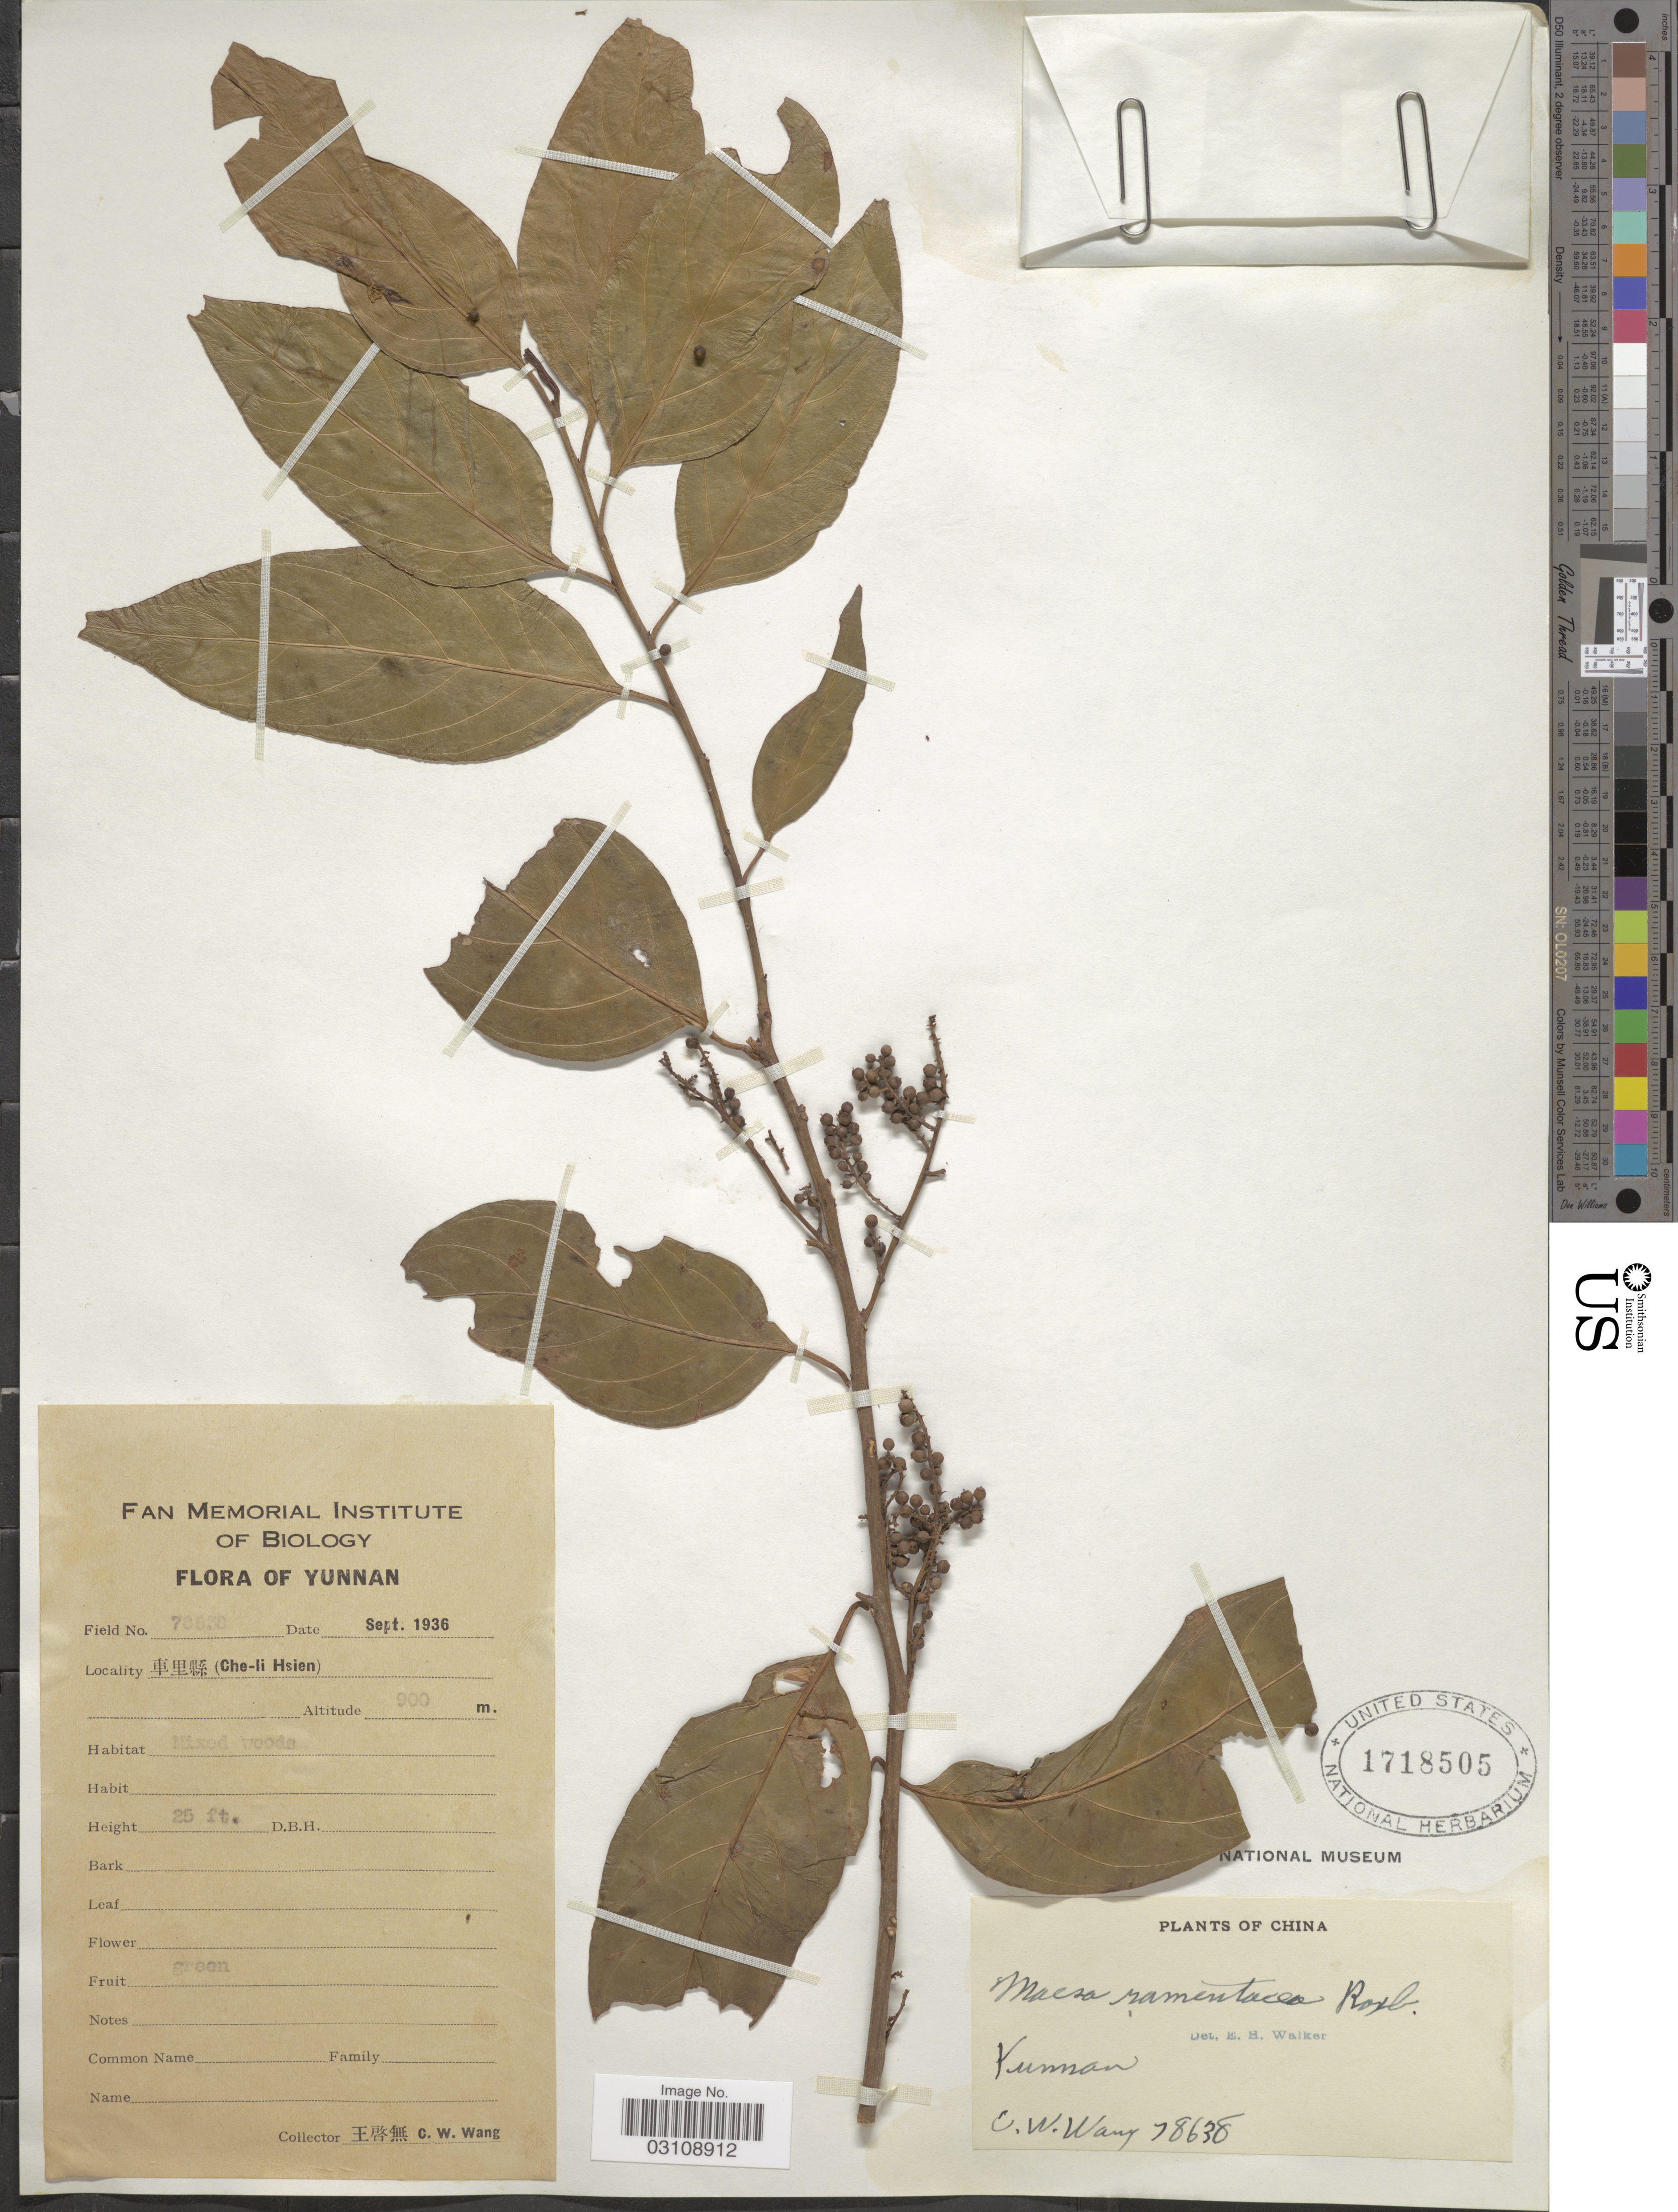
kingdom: Plantae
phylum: Tracheophyta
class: Magnoliopsida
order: Ericales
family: Primulaceae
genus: Maesa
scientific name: Maesa ramentacea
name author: (Roxb.) A. DC.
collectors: C. W. Wang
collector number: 78638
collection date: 1936-09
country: China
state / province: Yunnan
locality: (Che-li Hsien).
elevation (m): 900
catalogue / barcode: US 1718505